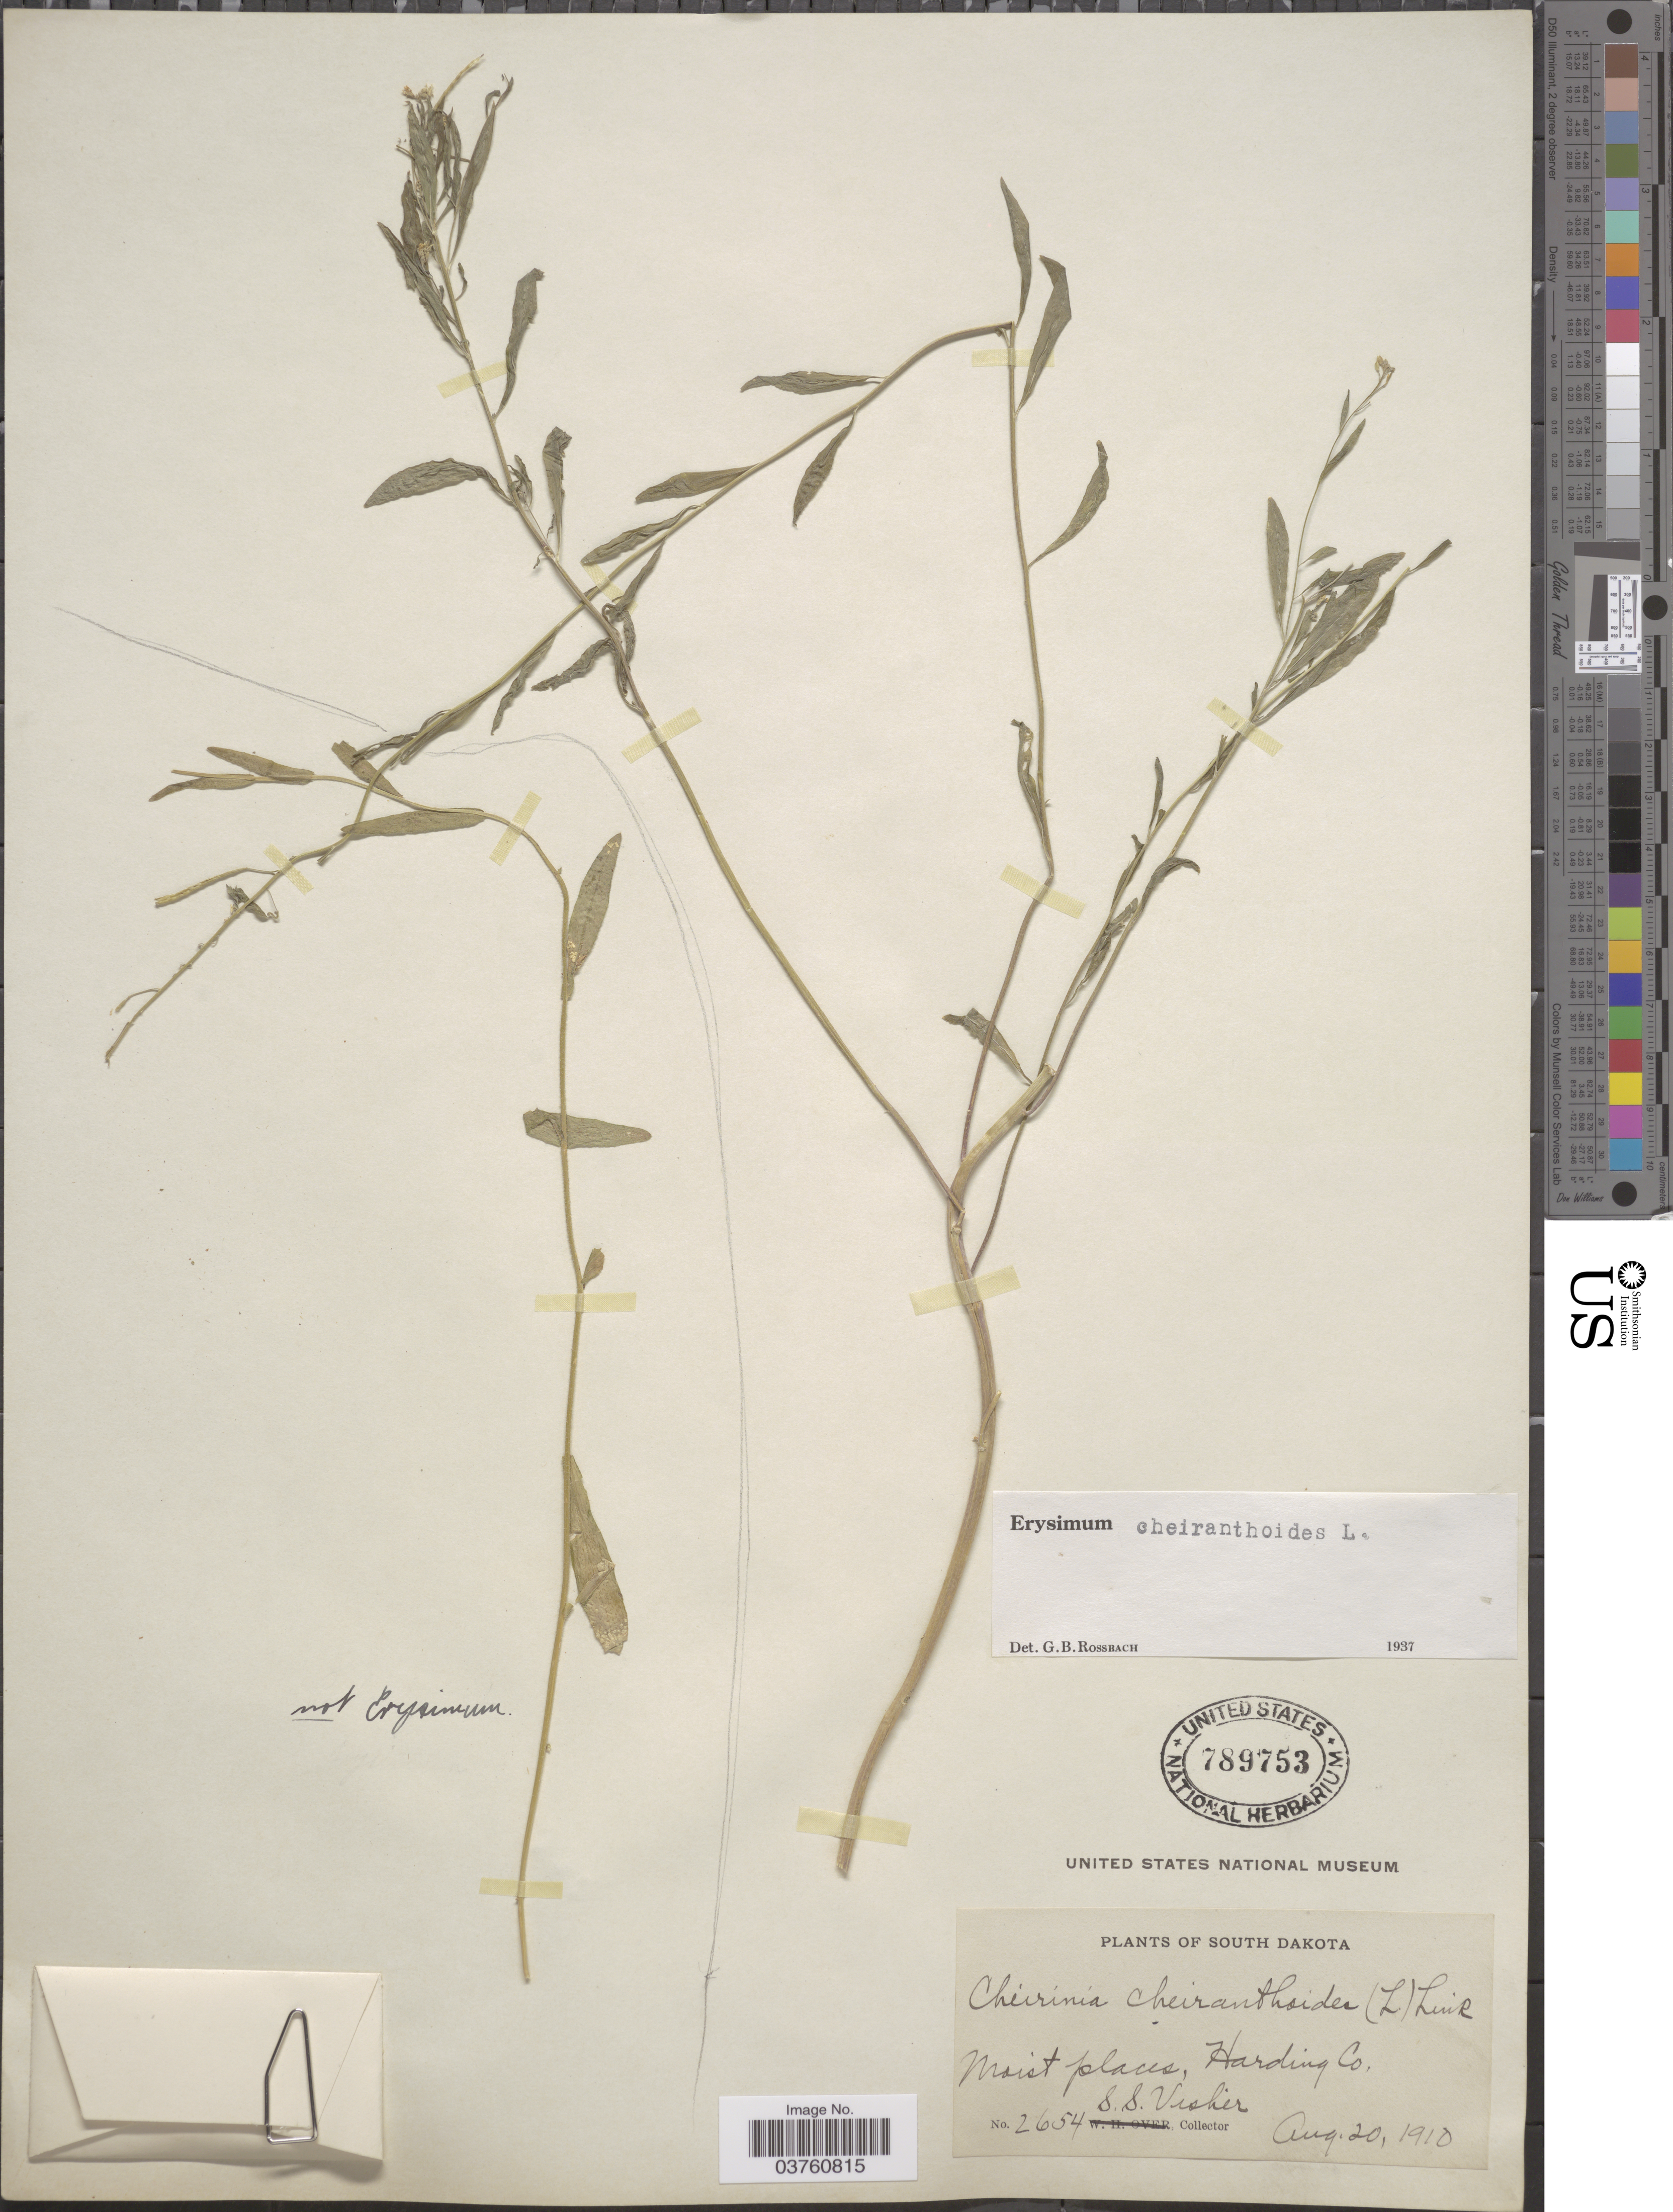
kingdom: Plantae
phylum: Tracheophyta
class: Magnoliopsida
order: Brassicales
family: Brassicaceae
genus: Erysimum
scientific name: Erysimum cheiranthoides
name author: L.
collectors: S. Visher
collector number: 2654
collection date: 1910-08-20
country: United States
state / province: South Dakota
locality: Moist places, Harding Co.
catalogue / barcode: US 789753